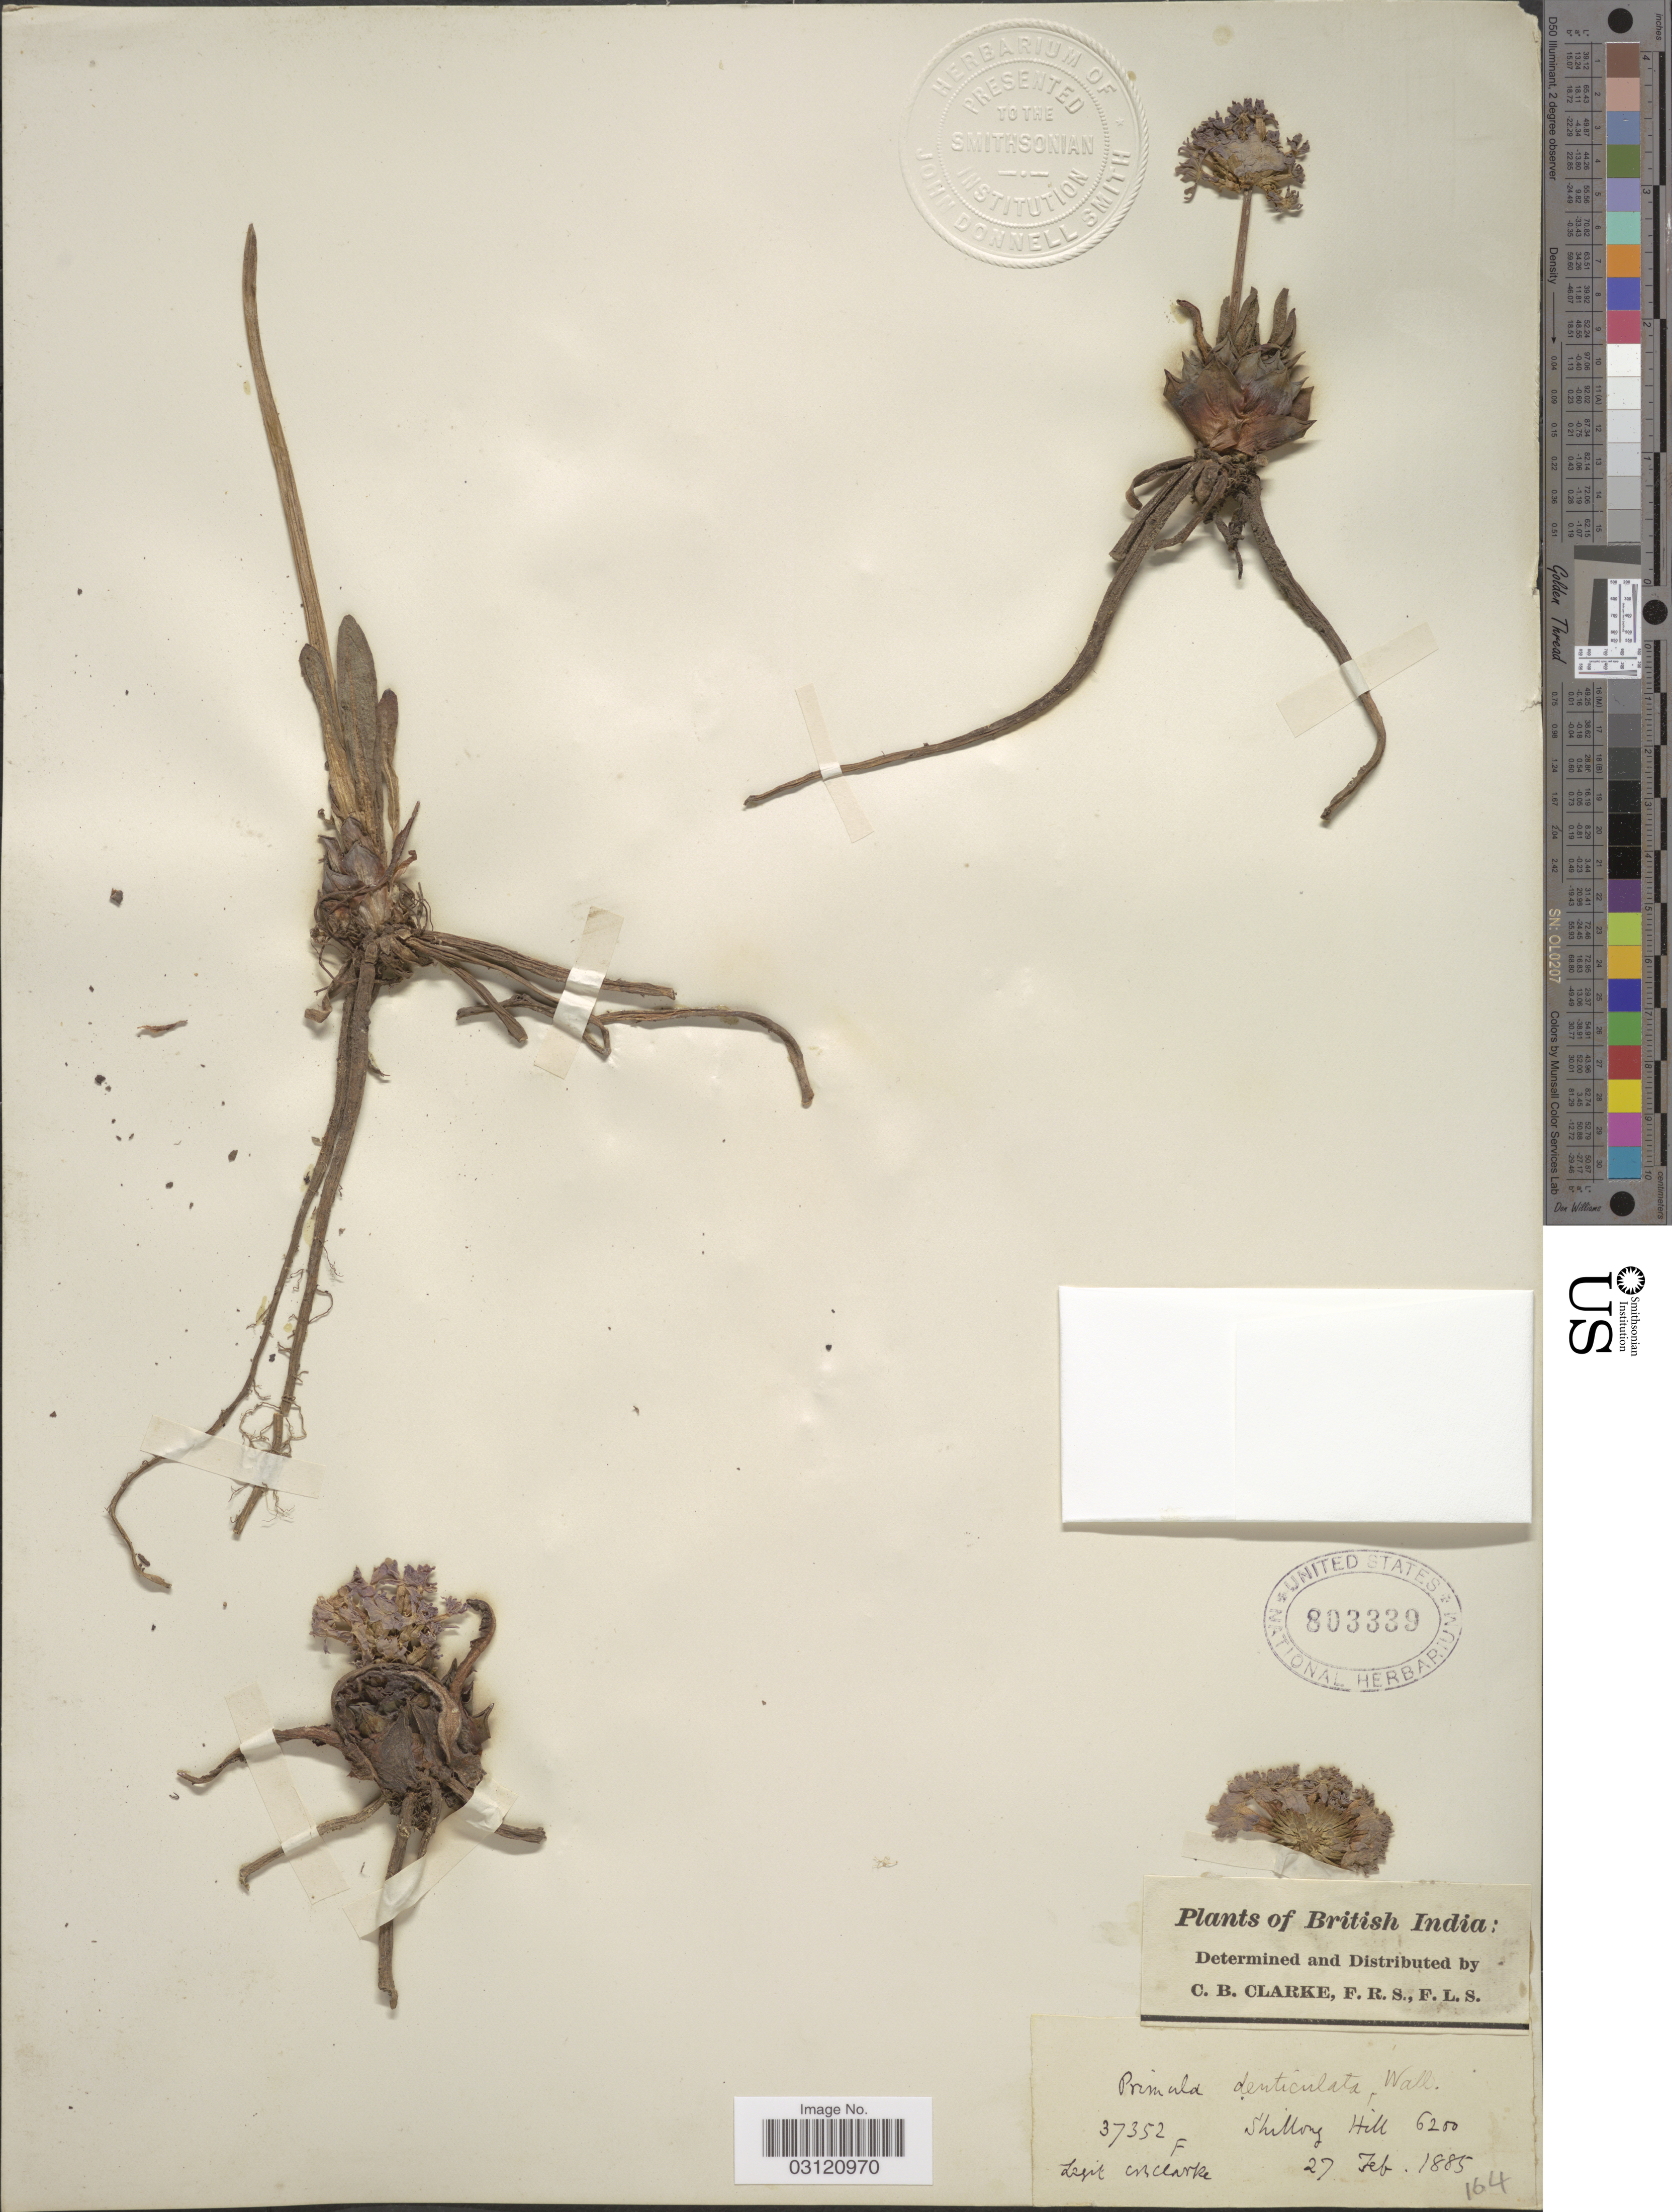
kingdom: Plantae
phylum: Tracheophyta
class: Magnoliopsida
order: Ericales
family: Primulaceae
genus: Primula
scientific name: Primula denticulata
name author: Sm.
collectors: C. B. Clarke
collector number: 37352F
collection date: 1885-02-27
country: India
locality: British India. Shillong Hill.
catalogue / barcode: US 803339